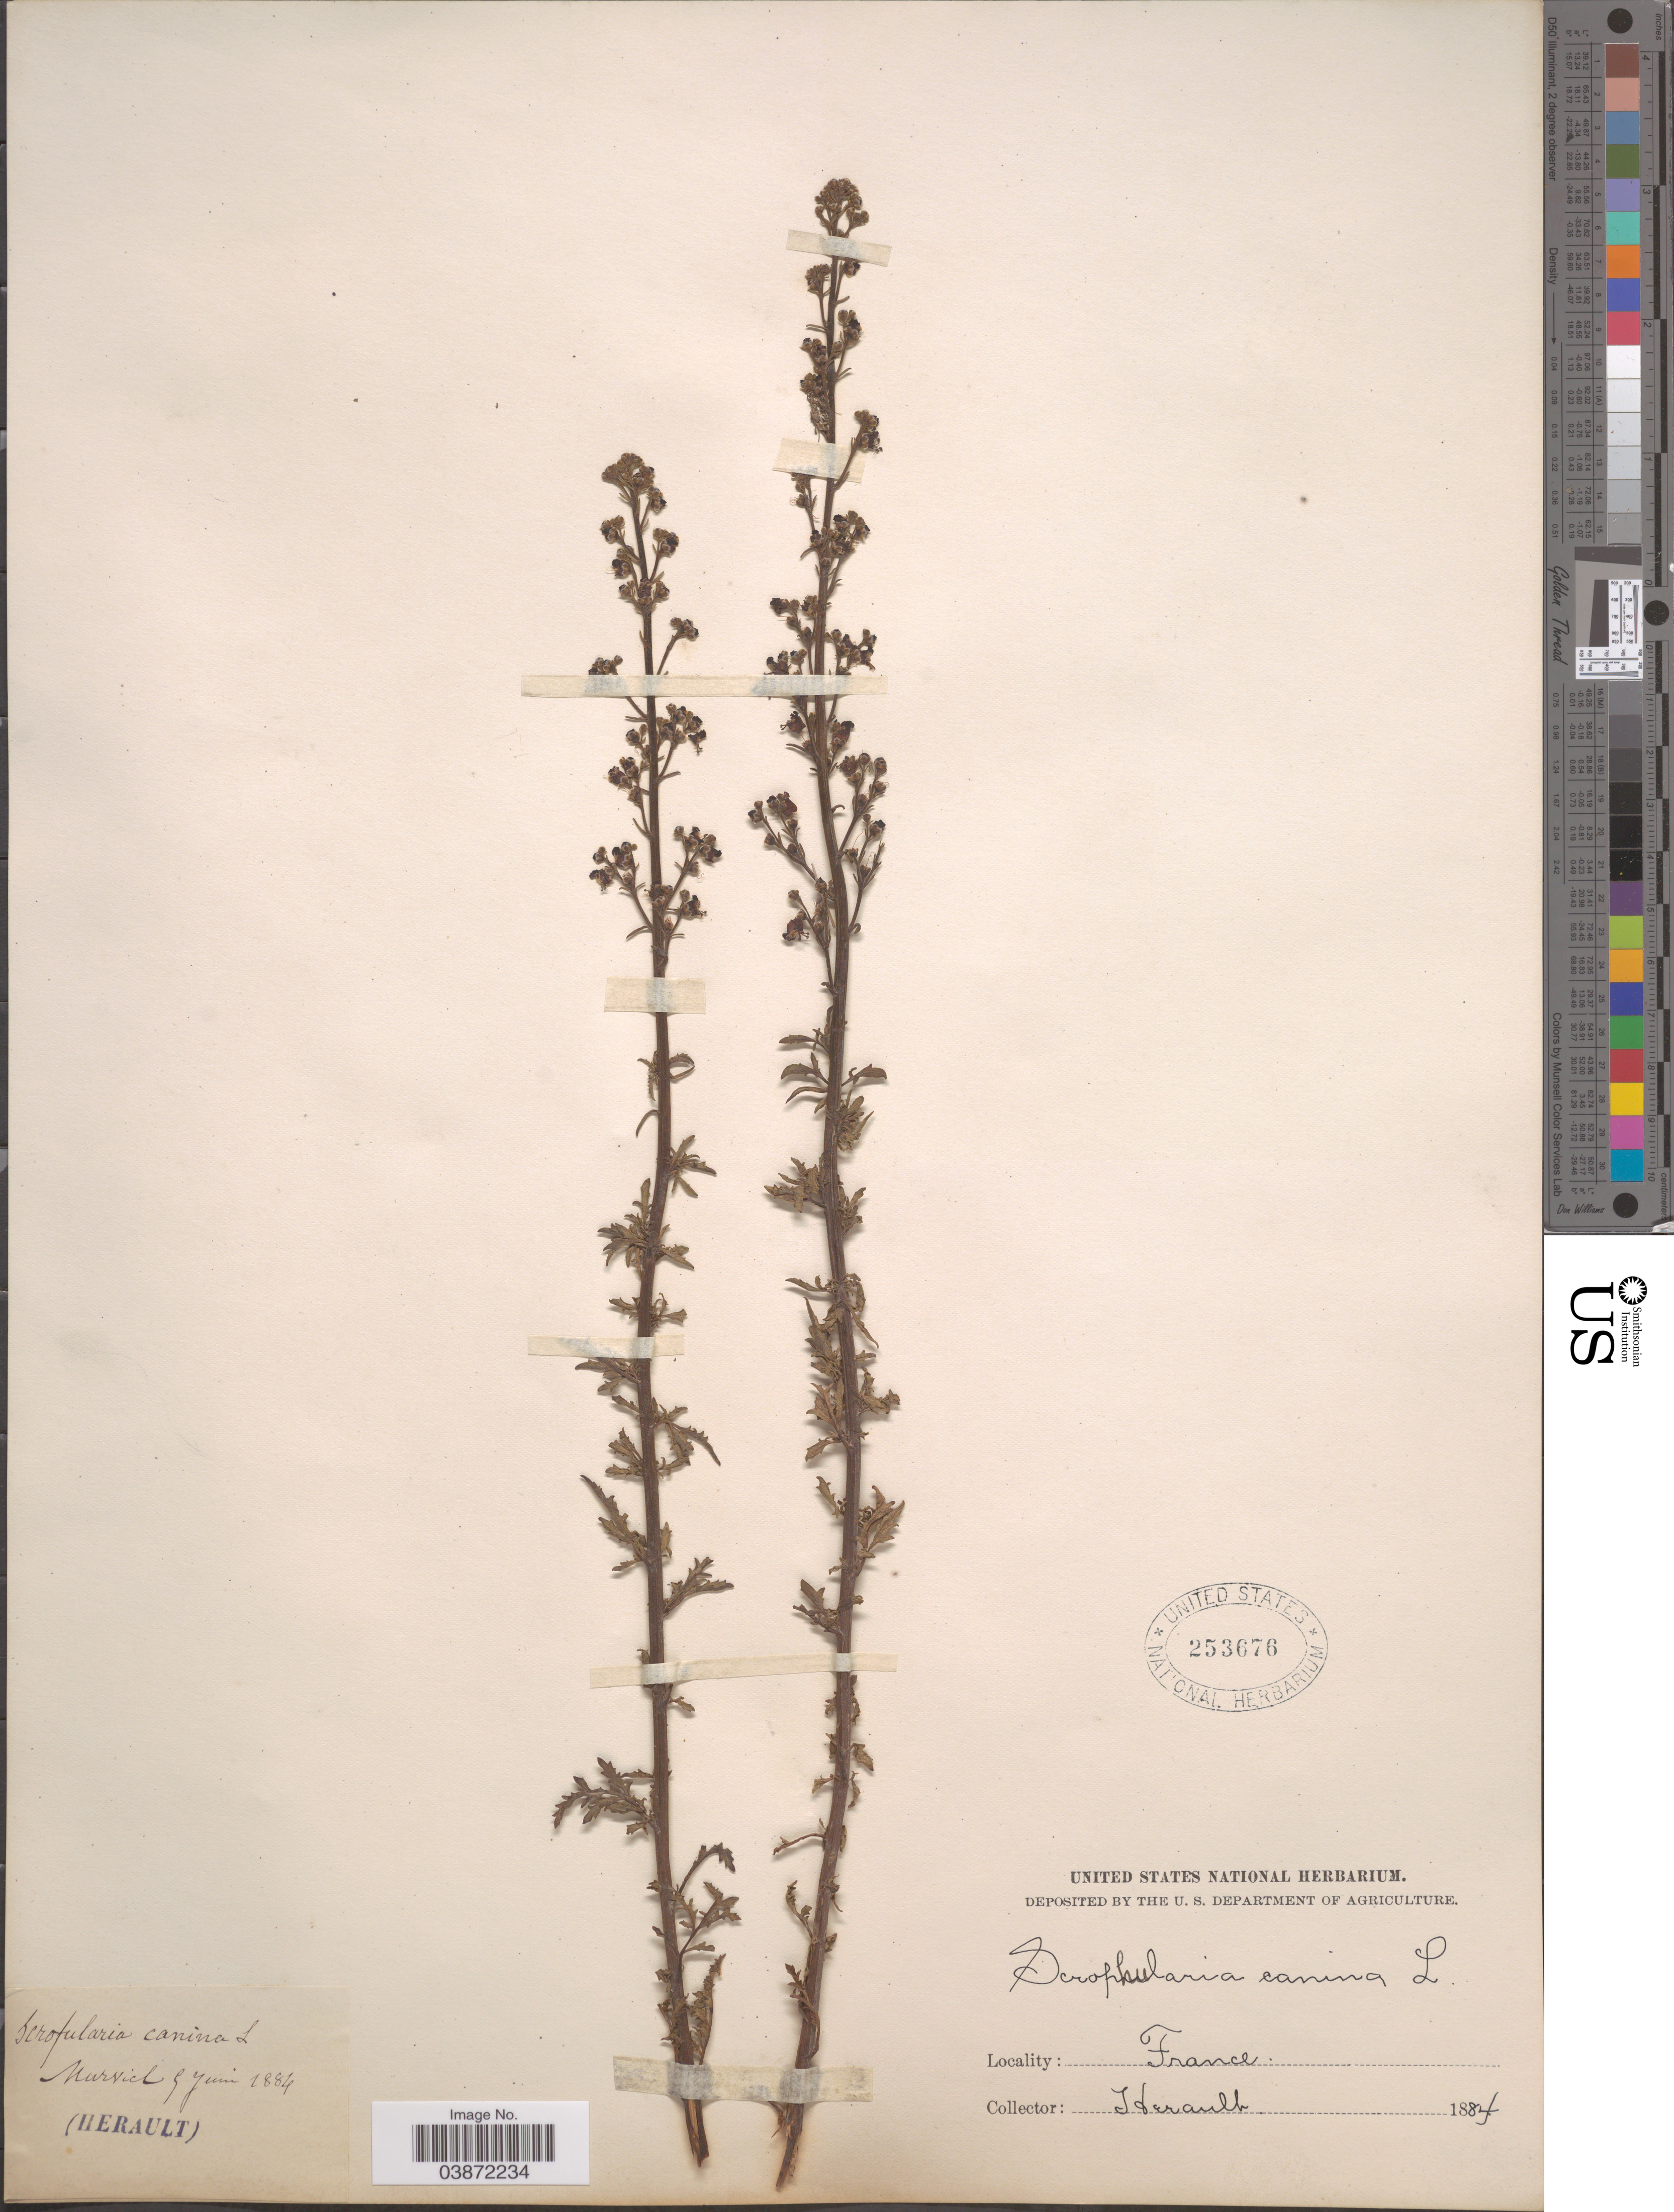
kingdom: Plantae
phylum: Tracheophyta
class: Magnoliopsida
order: Lamiales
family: Scrophulariaceae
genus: Scrophularia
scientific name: Scrophularia canina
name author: L.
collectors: -. Herault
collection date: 1884-06-09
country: France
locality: Murviel.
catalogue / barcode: US 253676